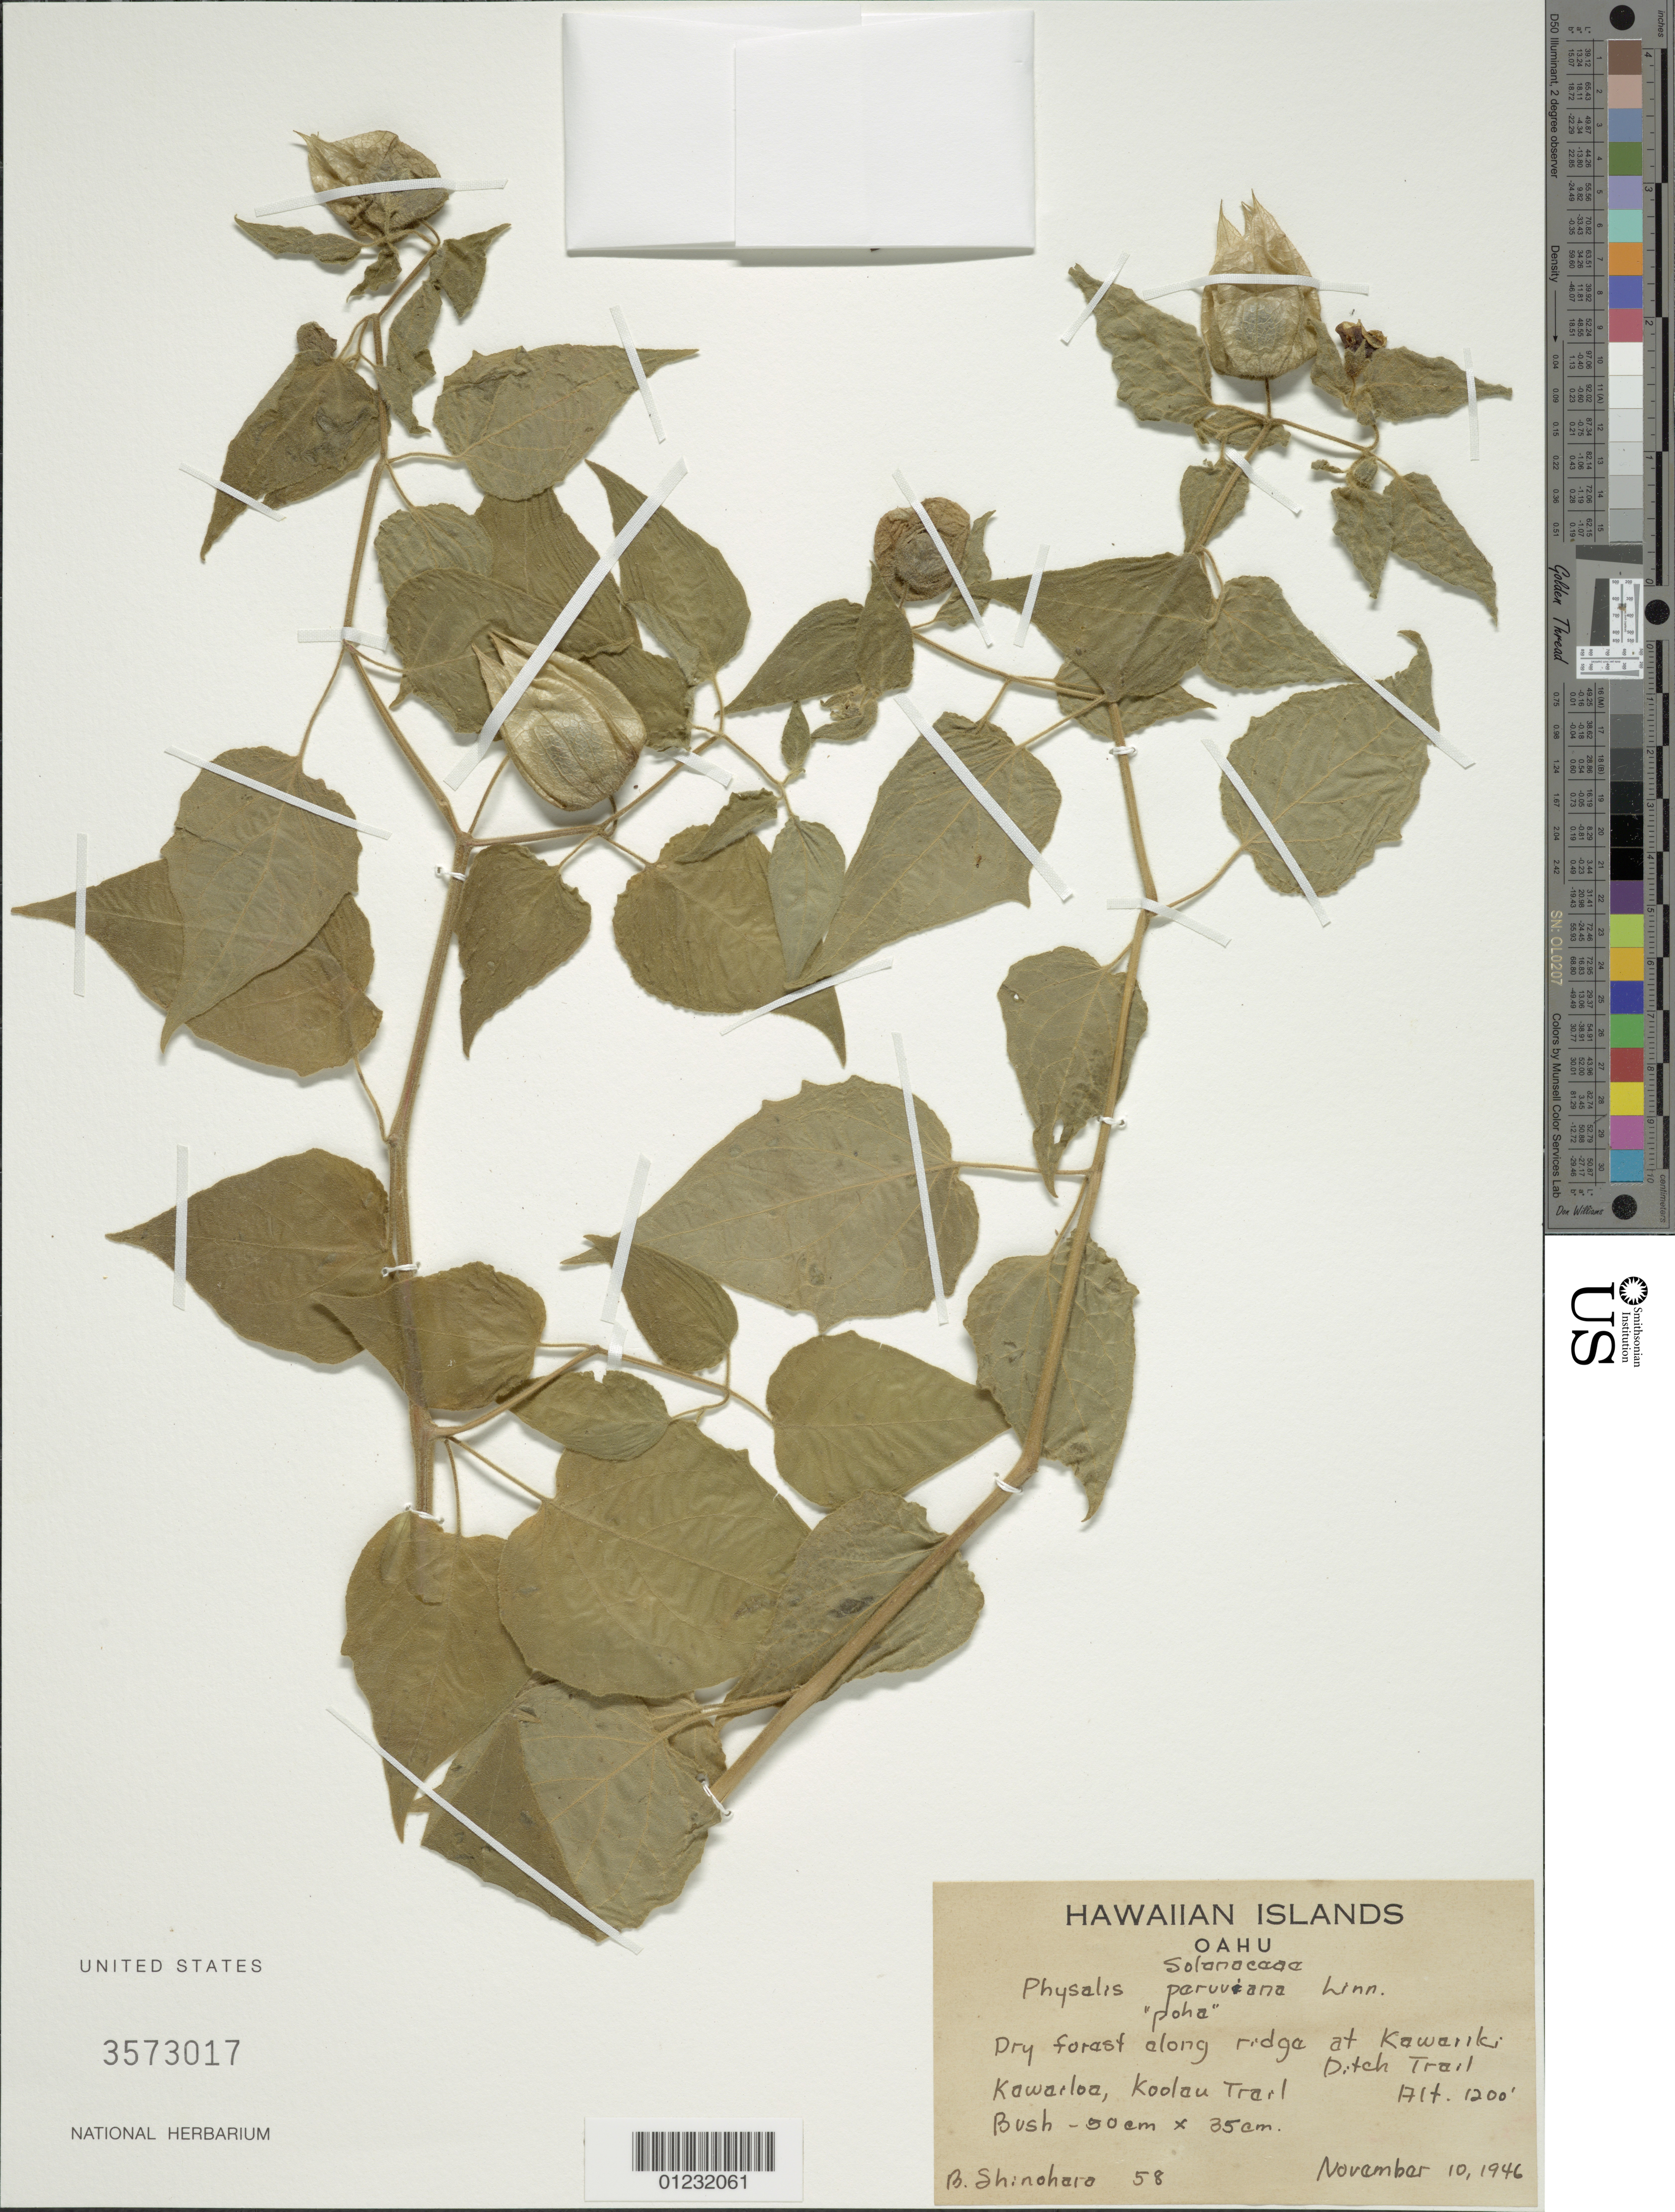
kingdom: Plantae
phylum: Tracheophyta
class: Magnoliopsida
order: Solanales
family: Solanaceae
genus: Physalis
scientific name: Physalis peruviana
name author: L.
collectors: B. Shinohora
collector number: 58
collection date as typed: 10 Nov 1946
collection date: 1946-11-10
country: United States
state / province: Hawaii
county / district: Honolulu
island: Oahu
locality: Along ridge at Kawaiiki Ditch Trail, Kawailoa, Koolau Trail.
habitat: Dry forest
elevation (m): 366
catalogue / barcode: US 3573017